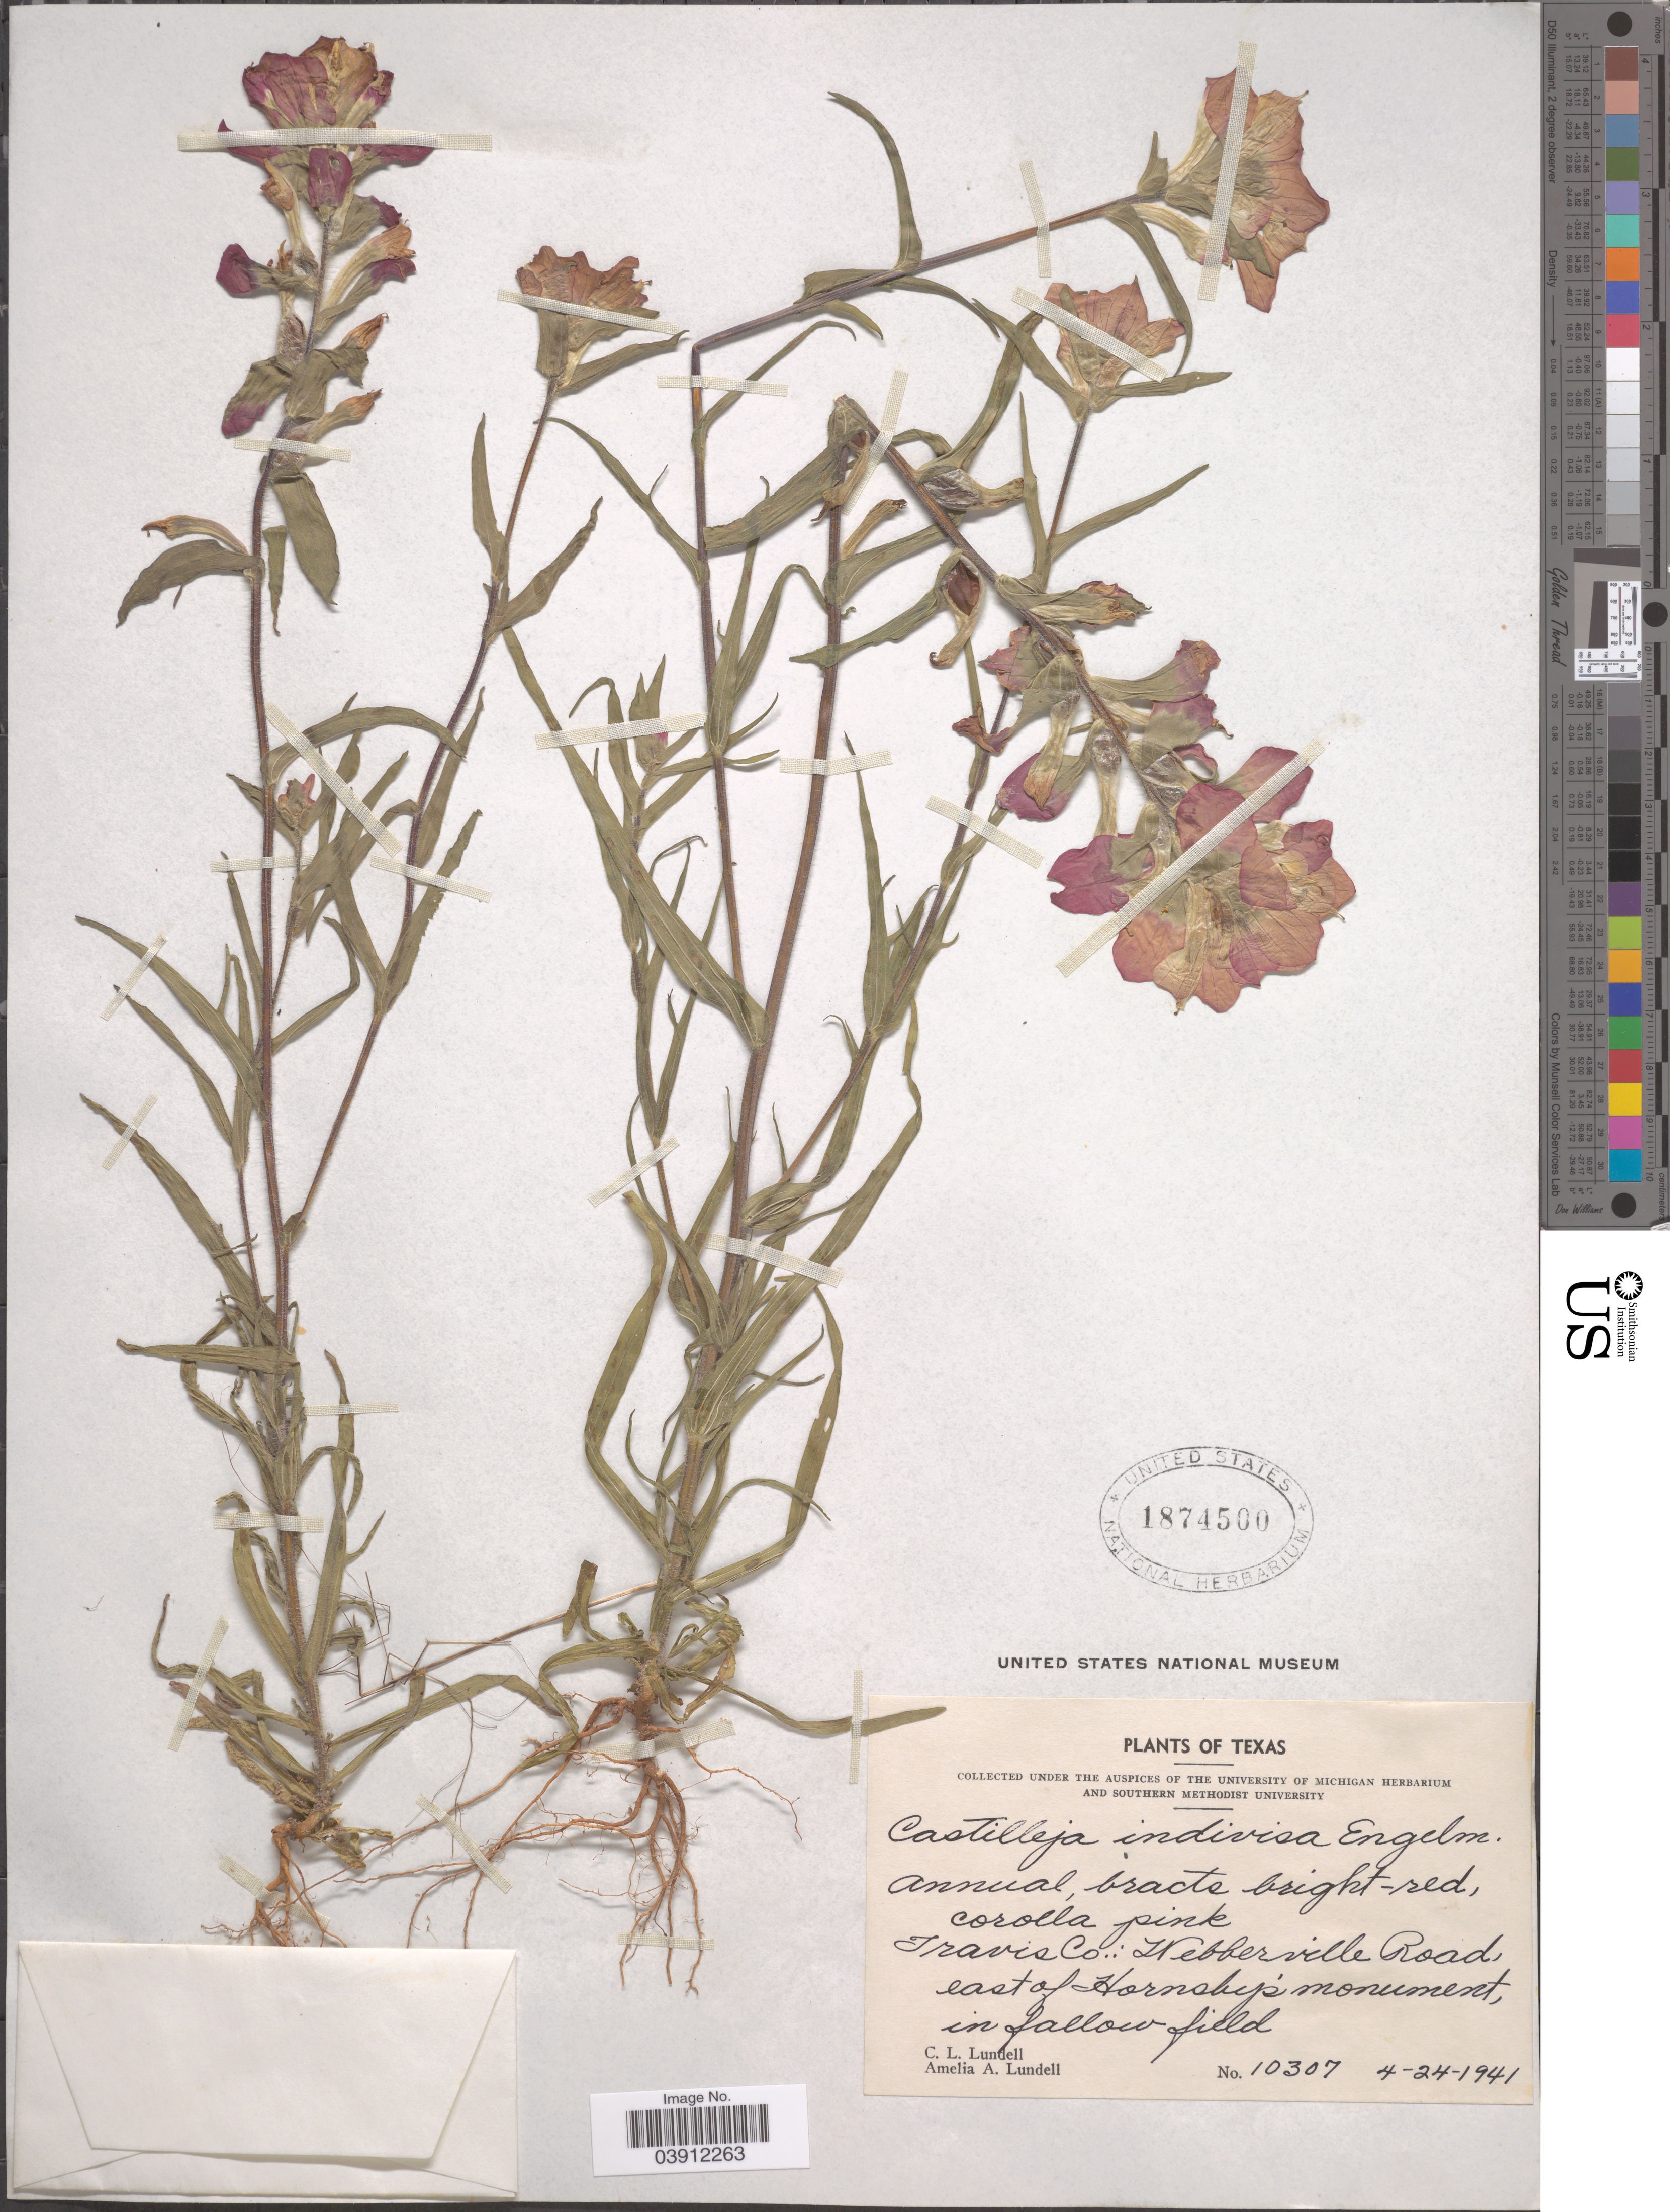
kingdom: Plantae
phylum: Tracheophyta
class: Magnoliopsida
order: Lamiales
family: Orobanchaceae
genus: Castilleja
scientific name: Castilleja indivisa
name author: Engelm. in Engelm. & A. Gray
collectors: C. L. Lundell & A. A. Lundell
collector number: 10307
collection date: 1941-04-24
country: United States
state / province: Texas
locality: Travis Co.: Webberville Road, east of Hornship monument, in fallow field.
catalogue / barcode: US 1874500